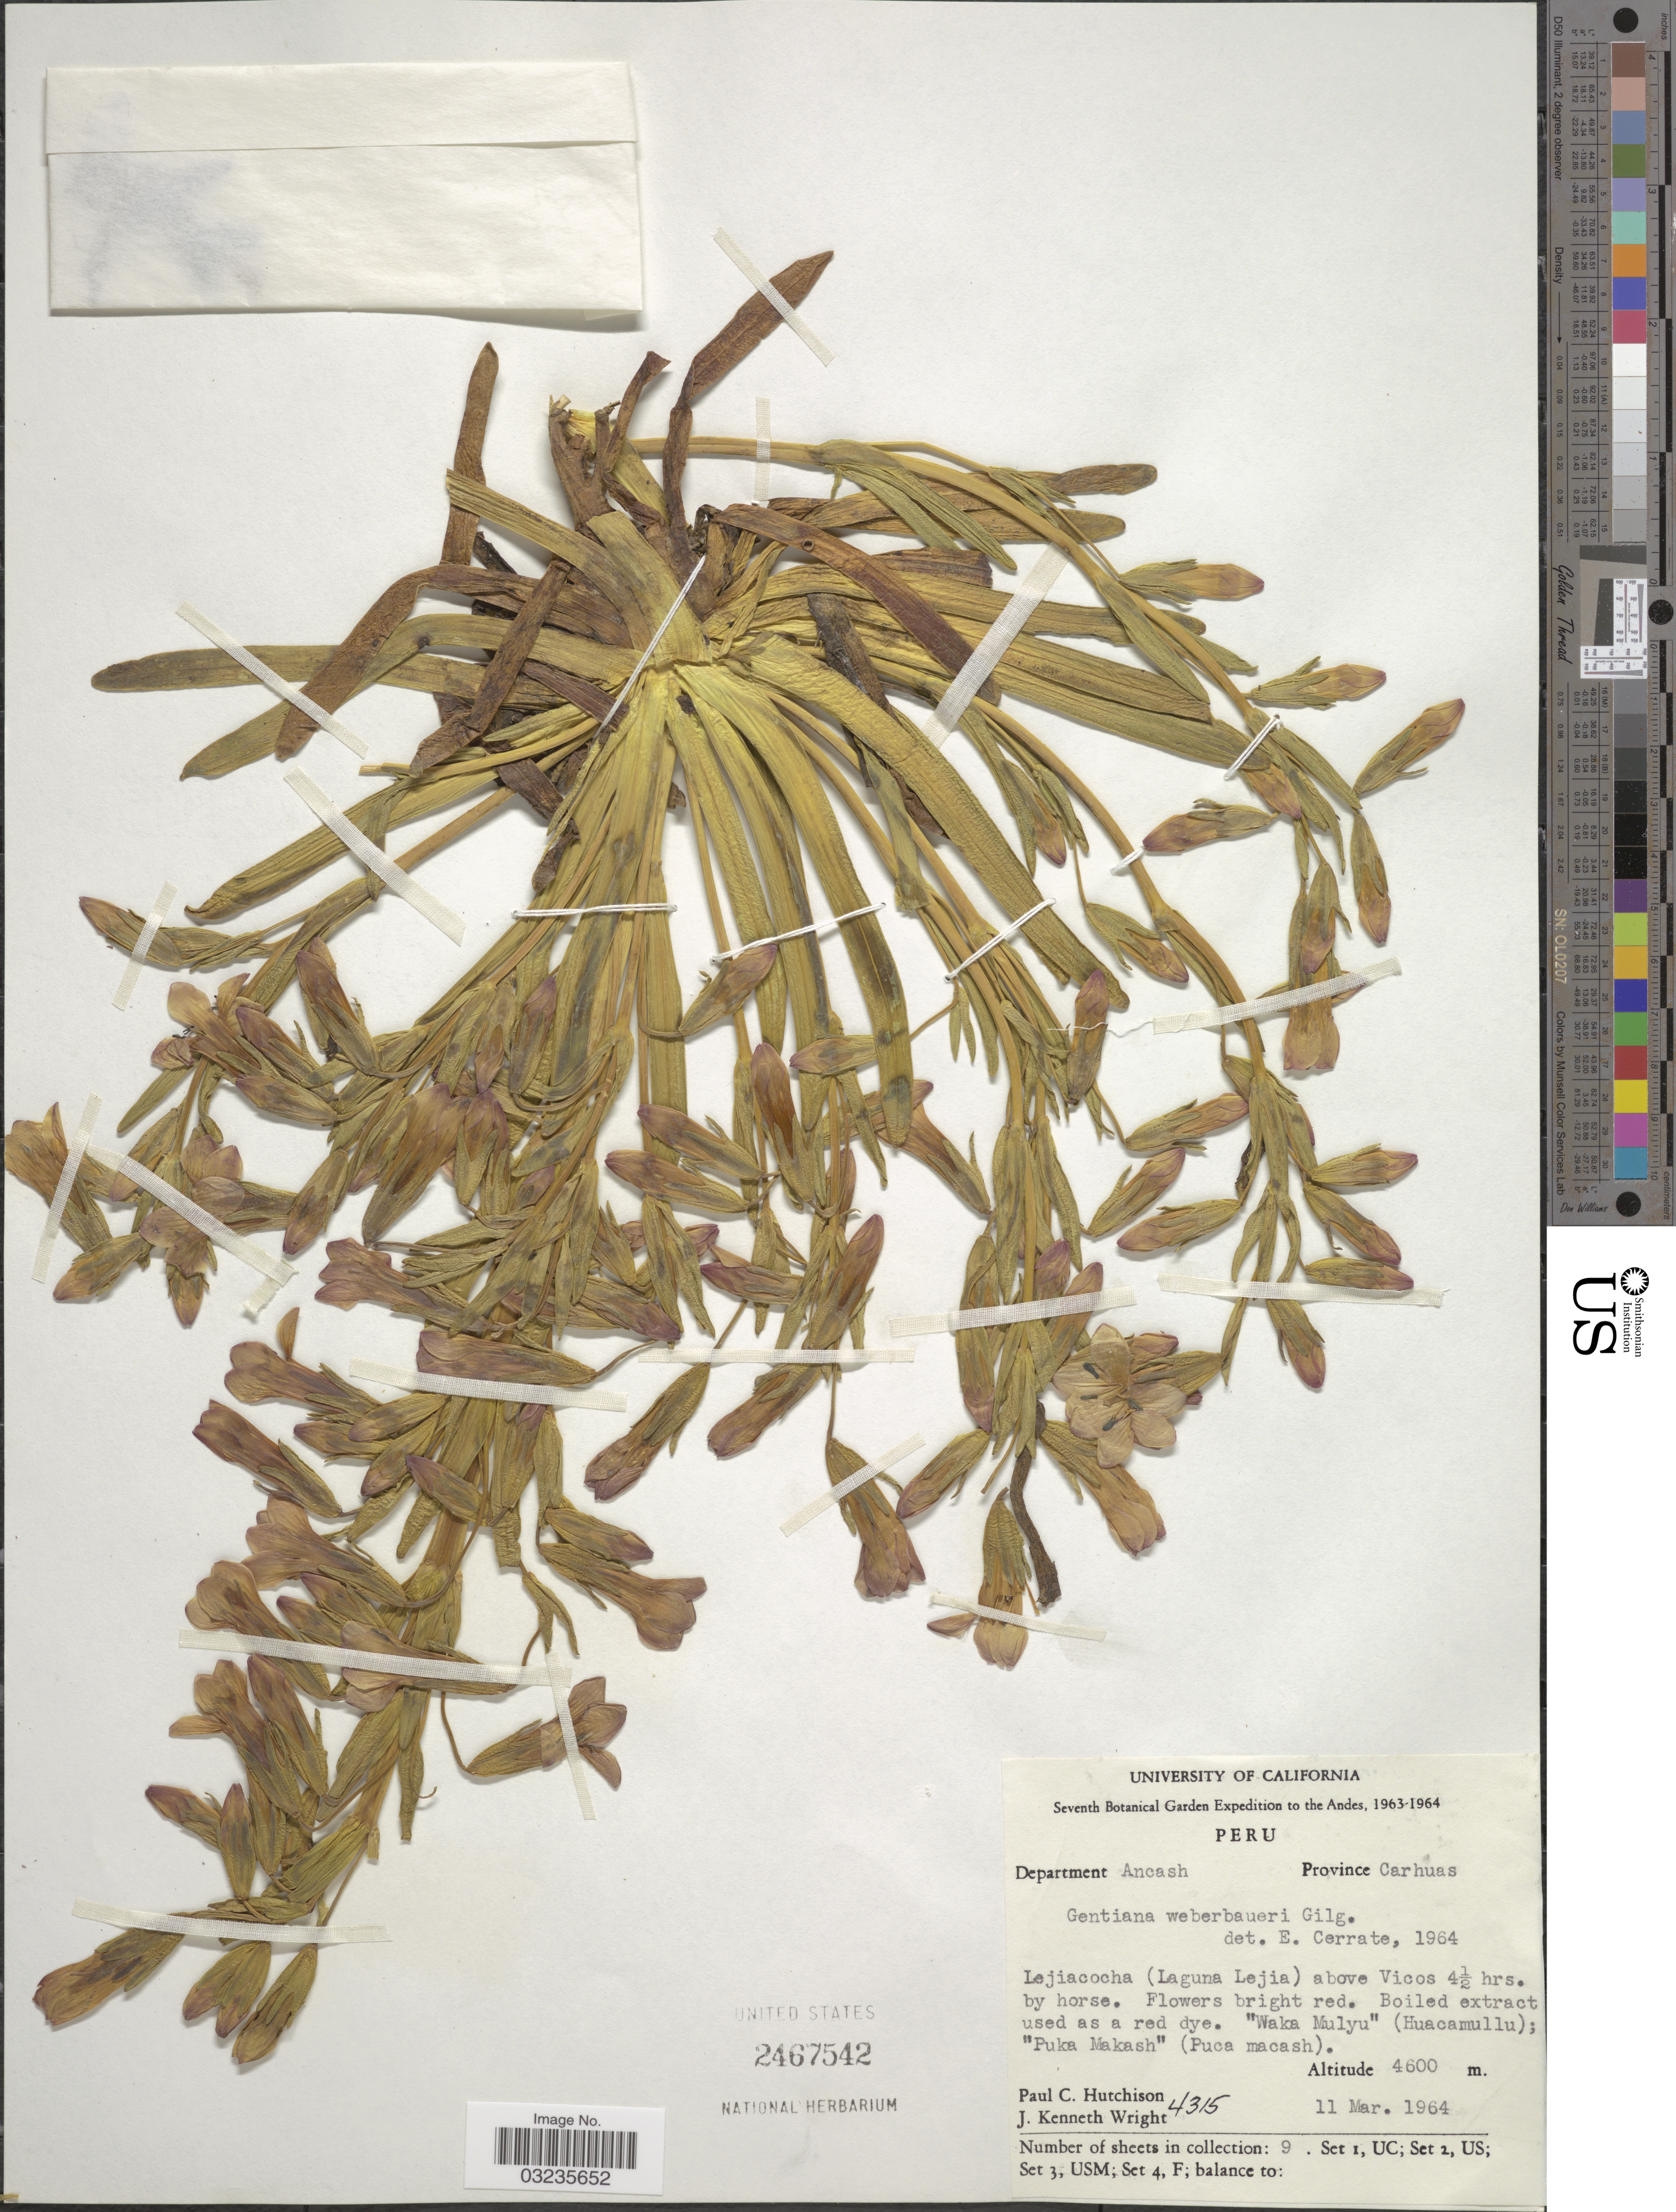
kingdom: Plantae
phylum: Tracheophyta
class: Magnoliopsida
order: Gentianales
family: Gentianaceae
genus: Gentiana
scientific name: Gentiana weberbaueri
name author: Gilg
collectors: P. C. Hutchison & J. K. Wright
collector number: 4315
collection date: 1964-03-11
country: Peru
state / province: Ancash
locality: Andes. Department Ancash. Province Carhuas. Lejiacocha (Laguna Lejia) above Vicos 4½ hrs. by horse.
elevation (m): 4600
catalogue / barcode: US 2467542